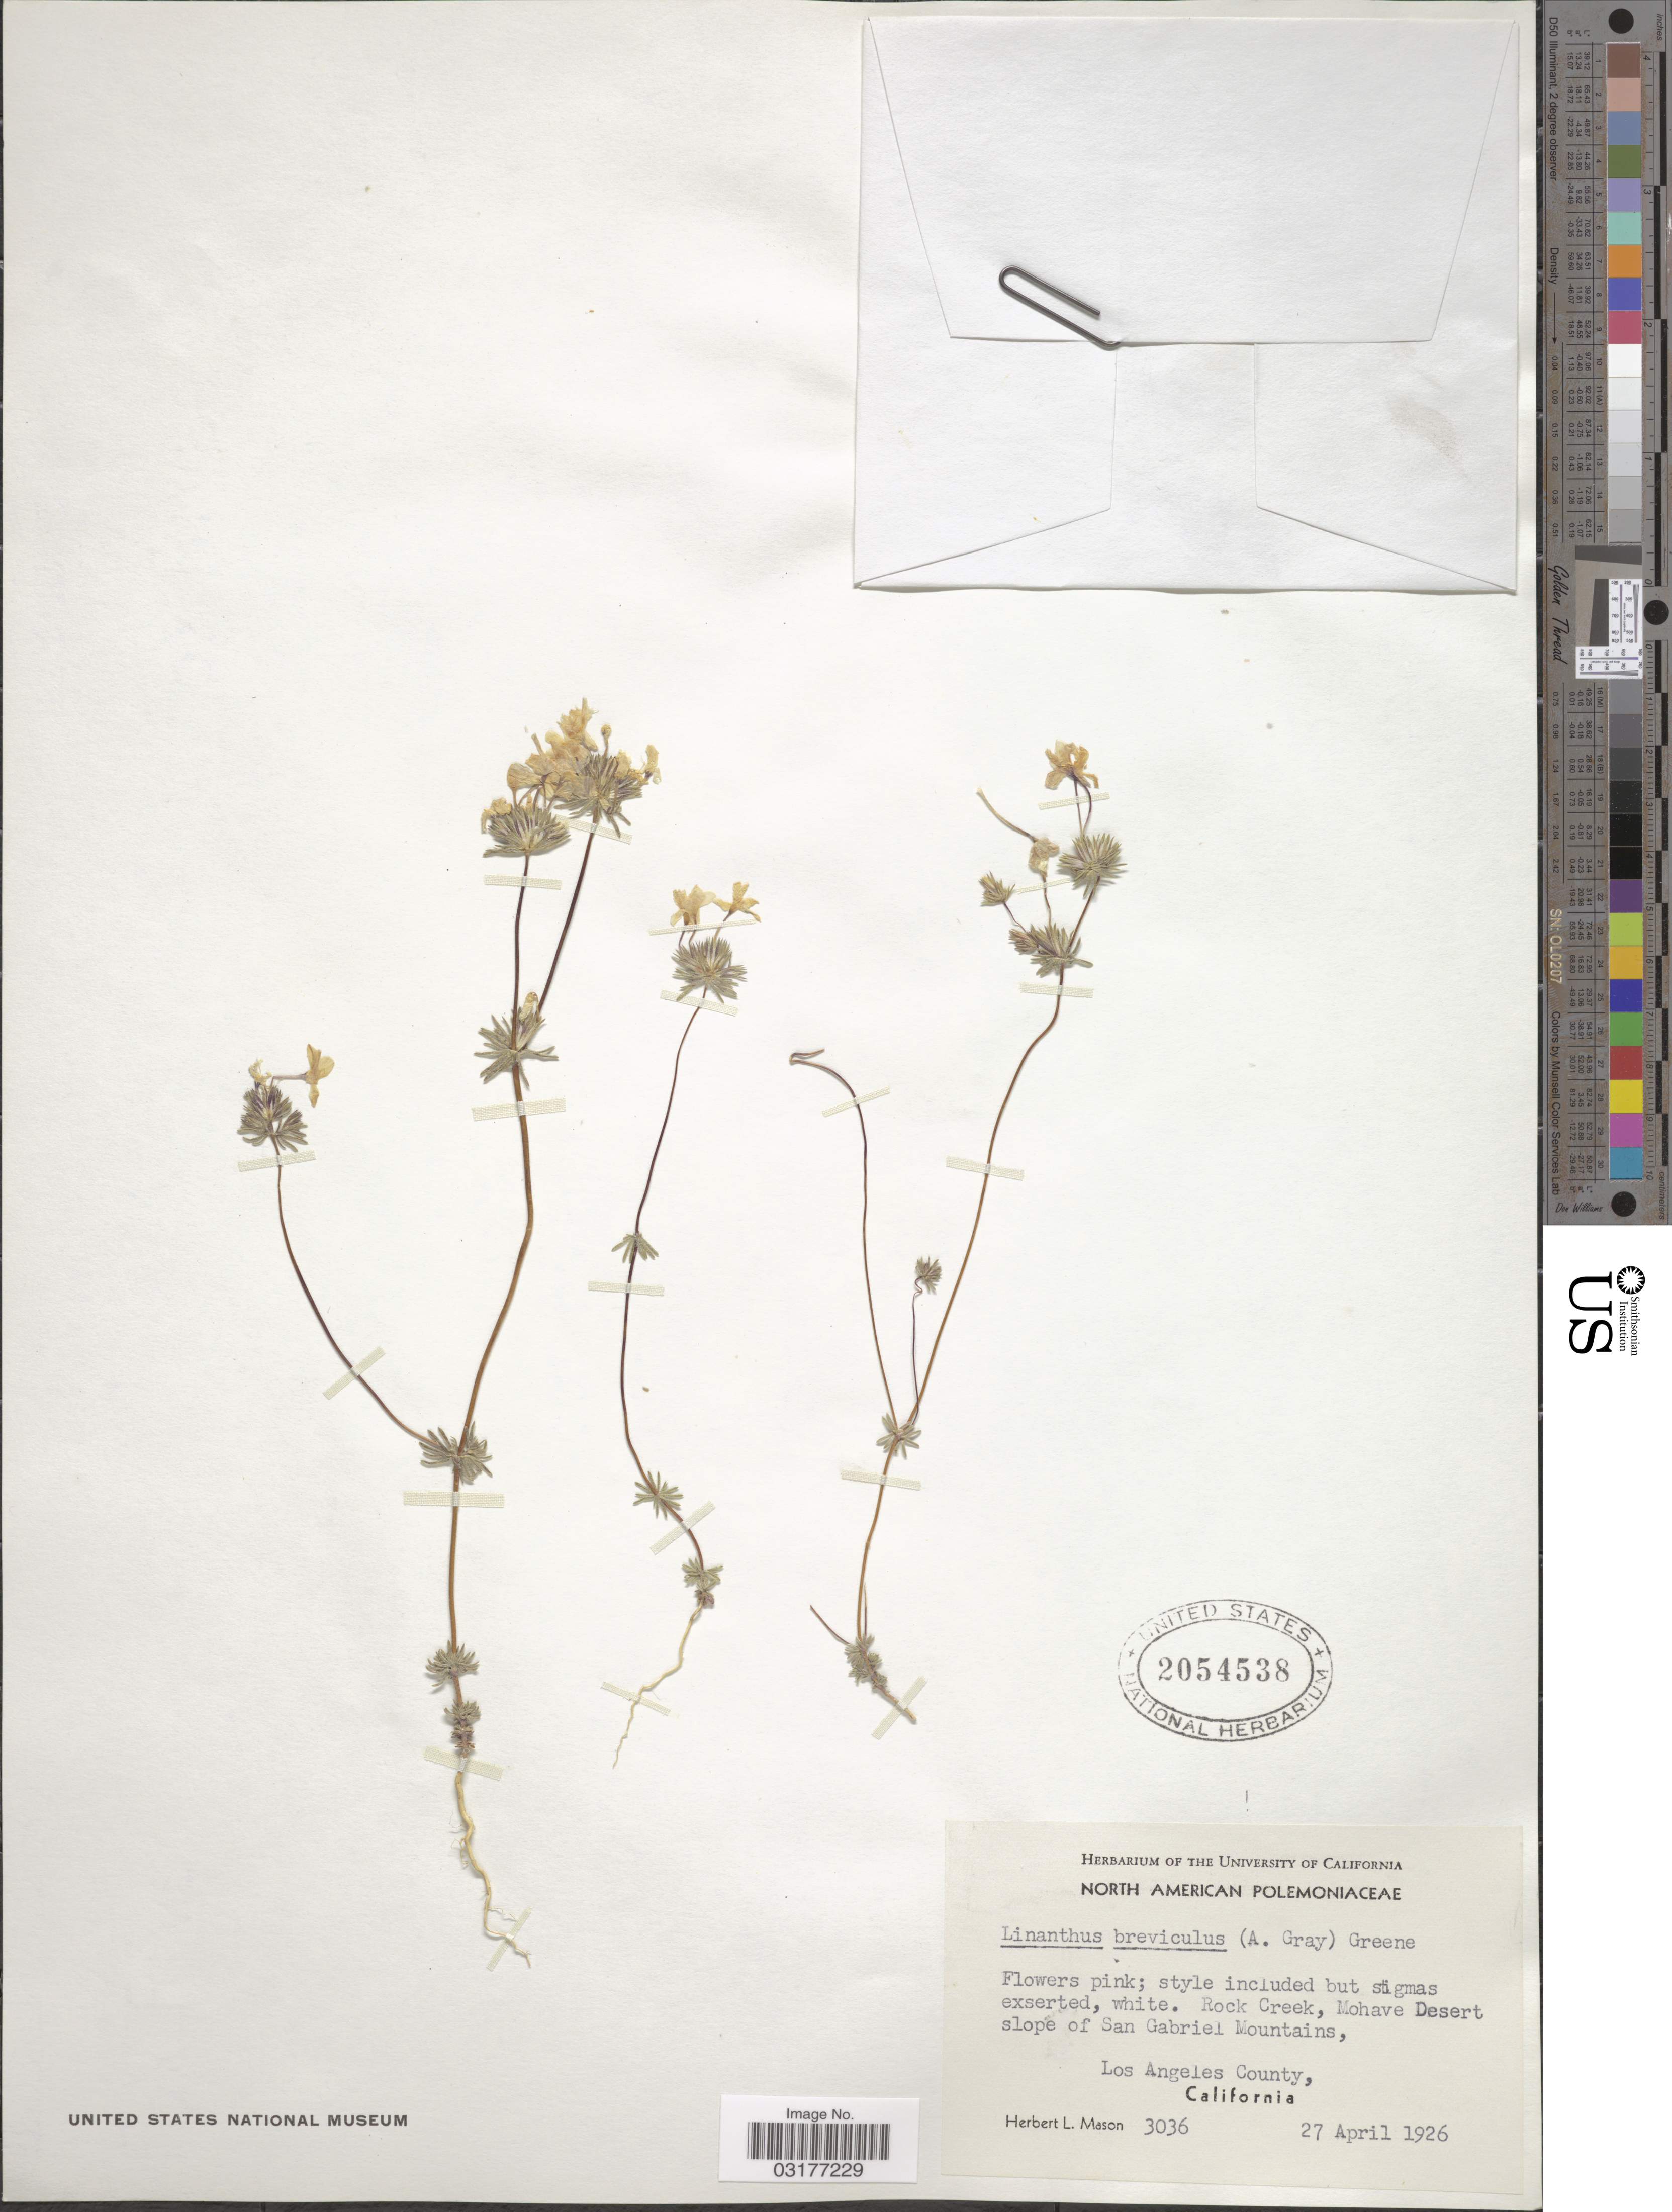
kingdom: Plantae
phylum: Tracheophyta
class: Magnoliopsida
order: Ericales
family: Polemoniaceae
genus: Leptosiphon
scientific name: Leptosiphon breviculus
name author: (A. Gray) J.M. Porter & L.A. Johnson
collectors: H. L. Mason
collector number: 3036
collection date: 1926-04-27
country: United States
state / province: California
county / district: Los Angeles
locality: Rock Creek, Mohave Desert slope of San Gabriel Mountains, Los Angeles County.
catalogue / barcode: US 2054538